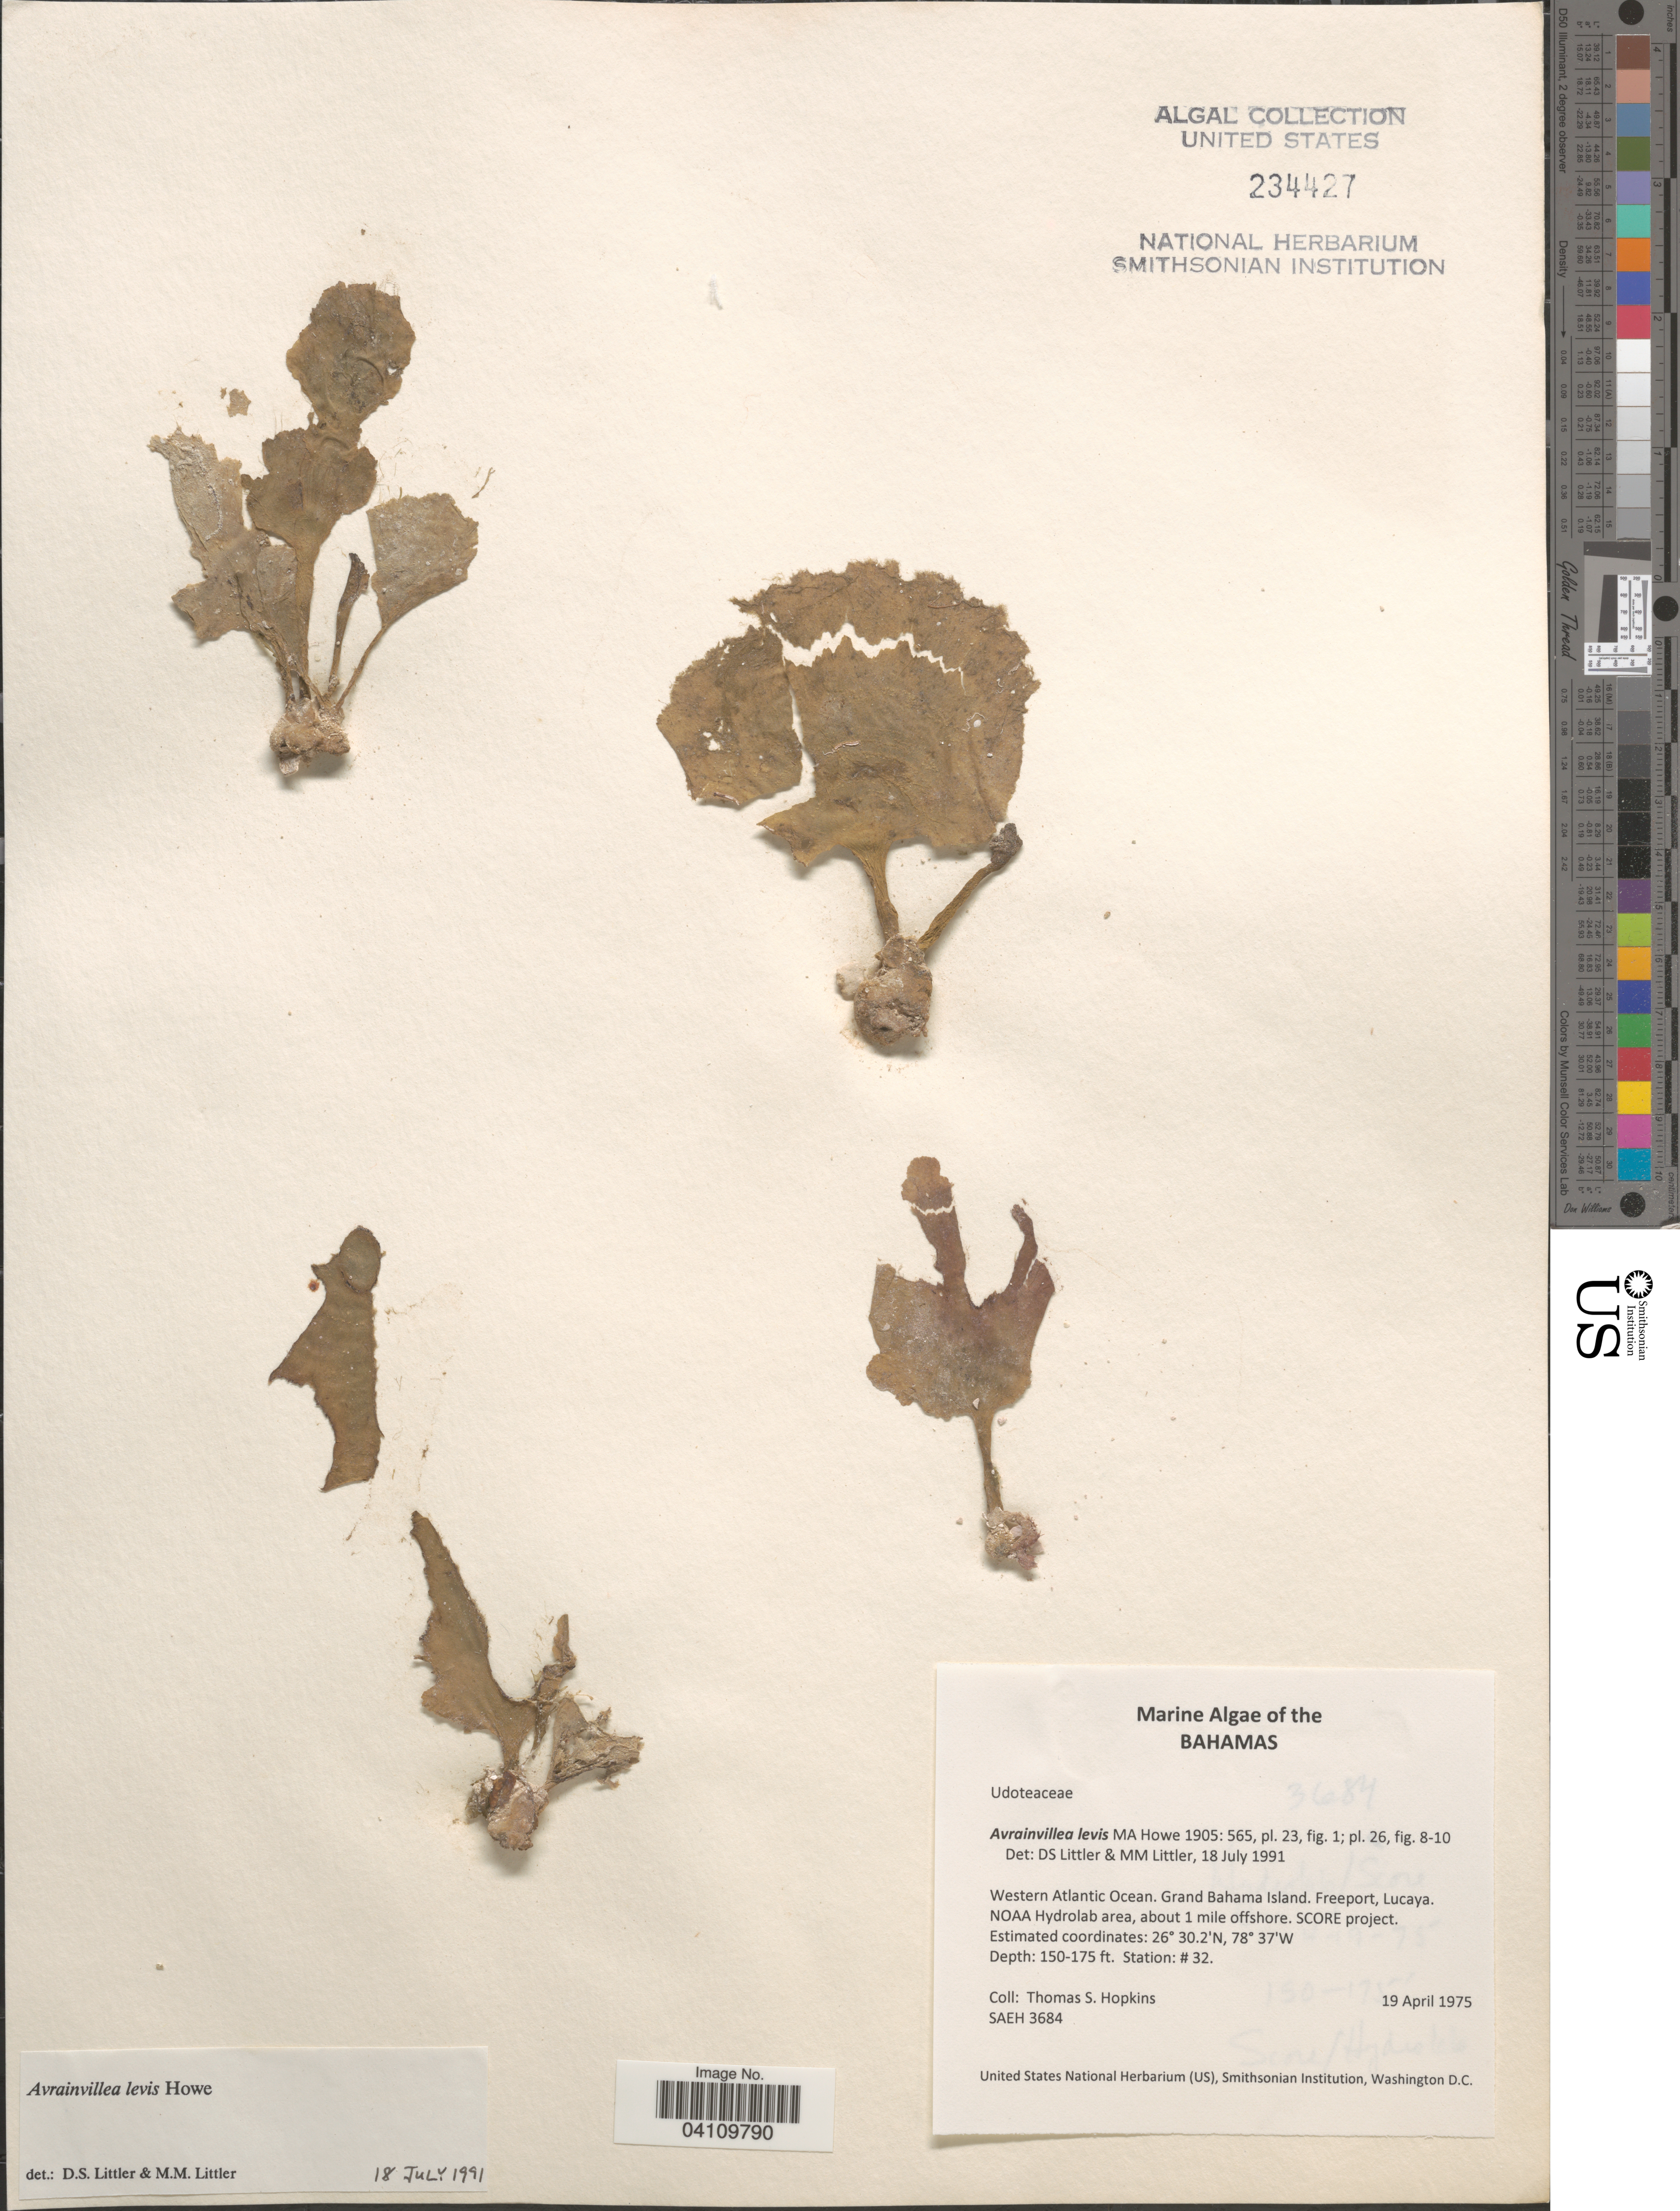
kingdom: Plantae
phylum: Chlorophyta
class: Ulvophyceae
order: Bryopsidales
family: Dichotomosiphonaceae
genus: Avrainvillea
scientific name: Avrainvillea levis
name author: M. Howe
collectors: T. Hopkins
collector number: SAEH 3684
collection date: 1975-04-19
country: Bahamas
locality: Western Atlantic Ocean. Grand Bahama Island. Freeport, Lucaya. NOAA Hydrolab area, about 1 mile offshore. SCORE project. Station: # 32.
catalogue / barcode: US 234427